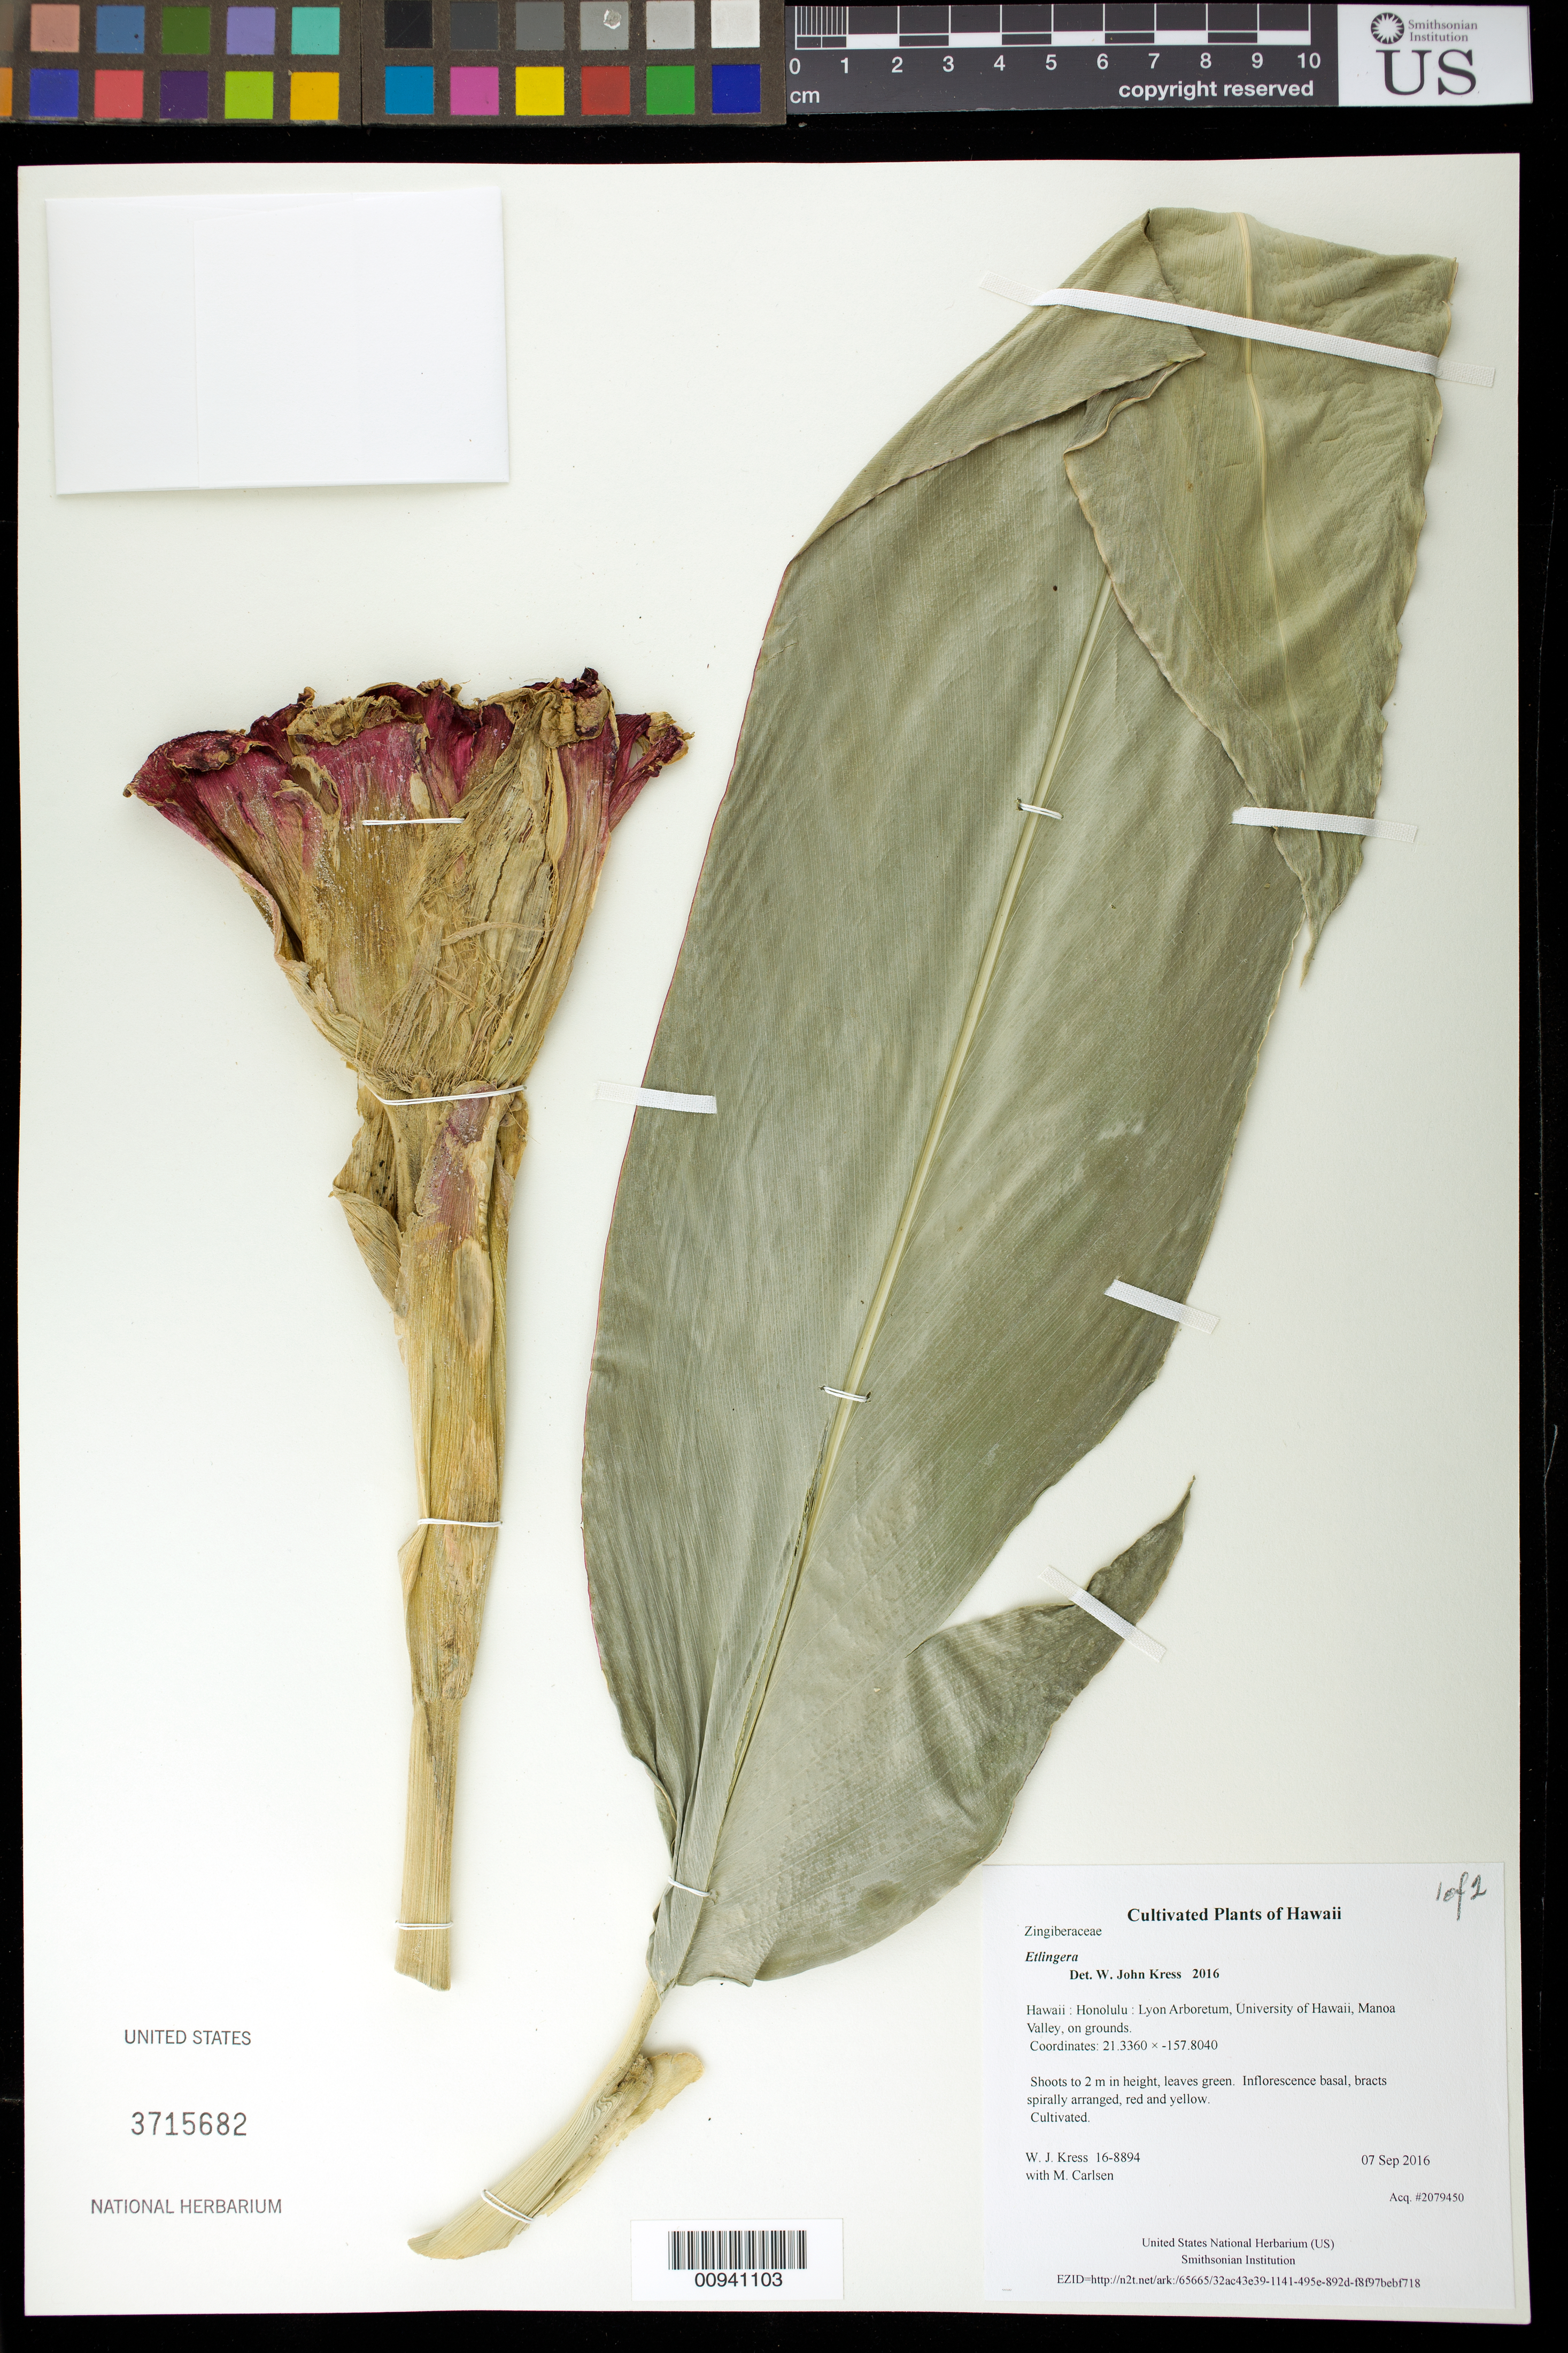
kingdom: Plantae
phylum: Tracheophyta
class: Liliopsida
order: Zingiberales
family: Zingiberaceae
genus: Etlingera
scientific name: Etlingera sp.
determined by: Kress, W. J., (US), Smithsonian Institution - National Museum of Natural History (UNITED STATES)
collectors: W. J. Kress & M. M. Carlsen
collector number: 16-8894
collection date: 2016-09-07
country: United States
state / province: Hawaii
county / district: Honolulu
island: Oahu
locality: Lyon Arboretum, University of Hawaii, Manoa Valley, on grounds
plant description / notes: Frozen tissue stored in Biorepository at AG5NN63; dried tissue stored at AG5NN64.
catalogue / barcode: US 3715682